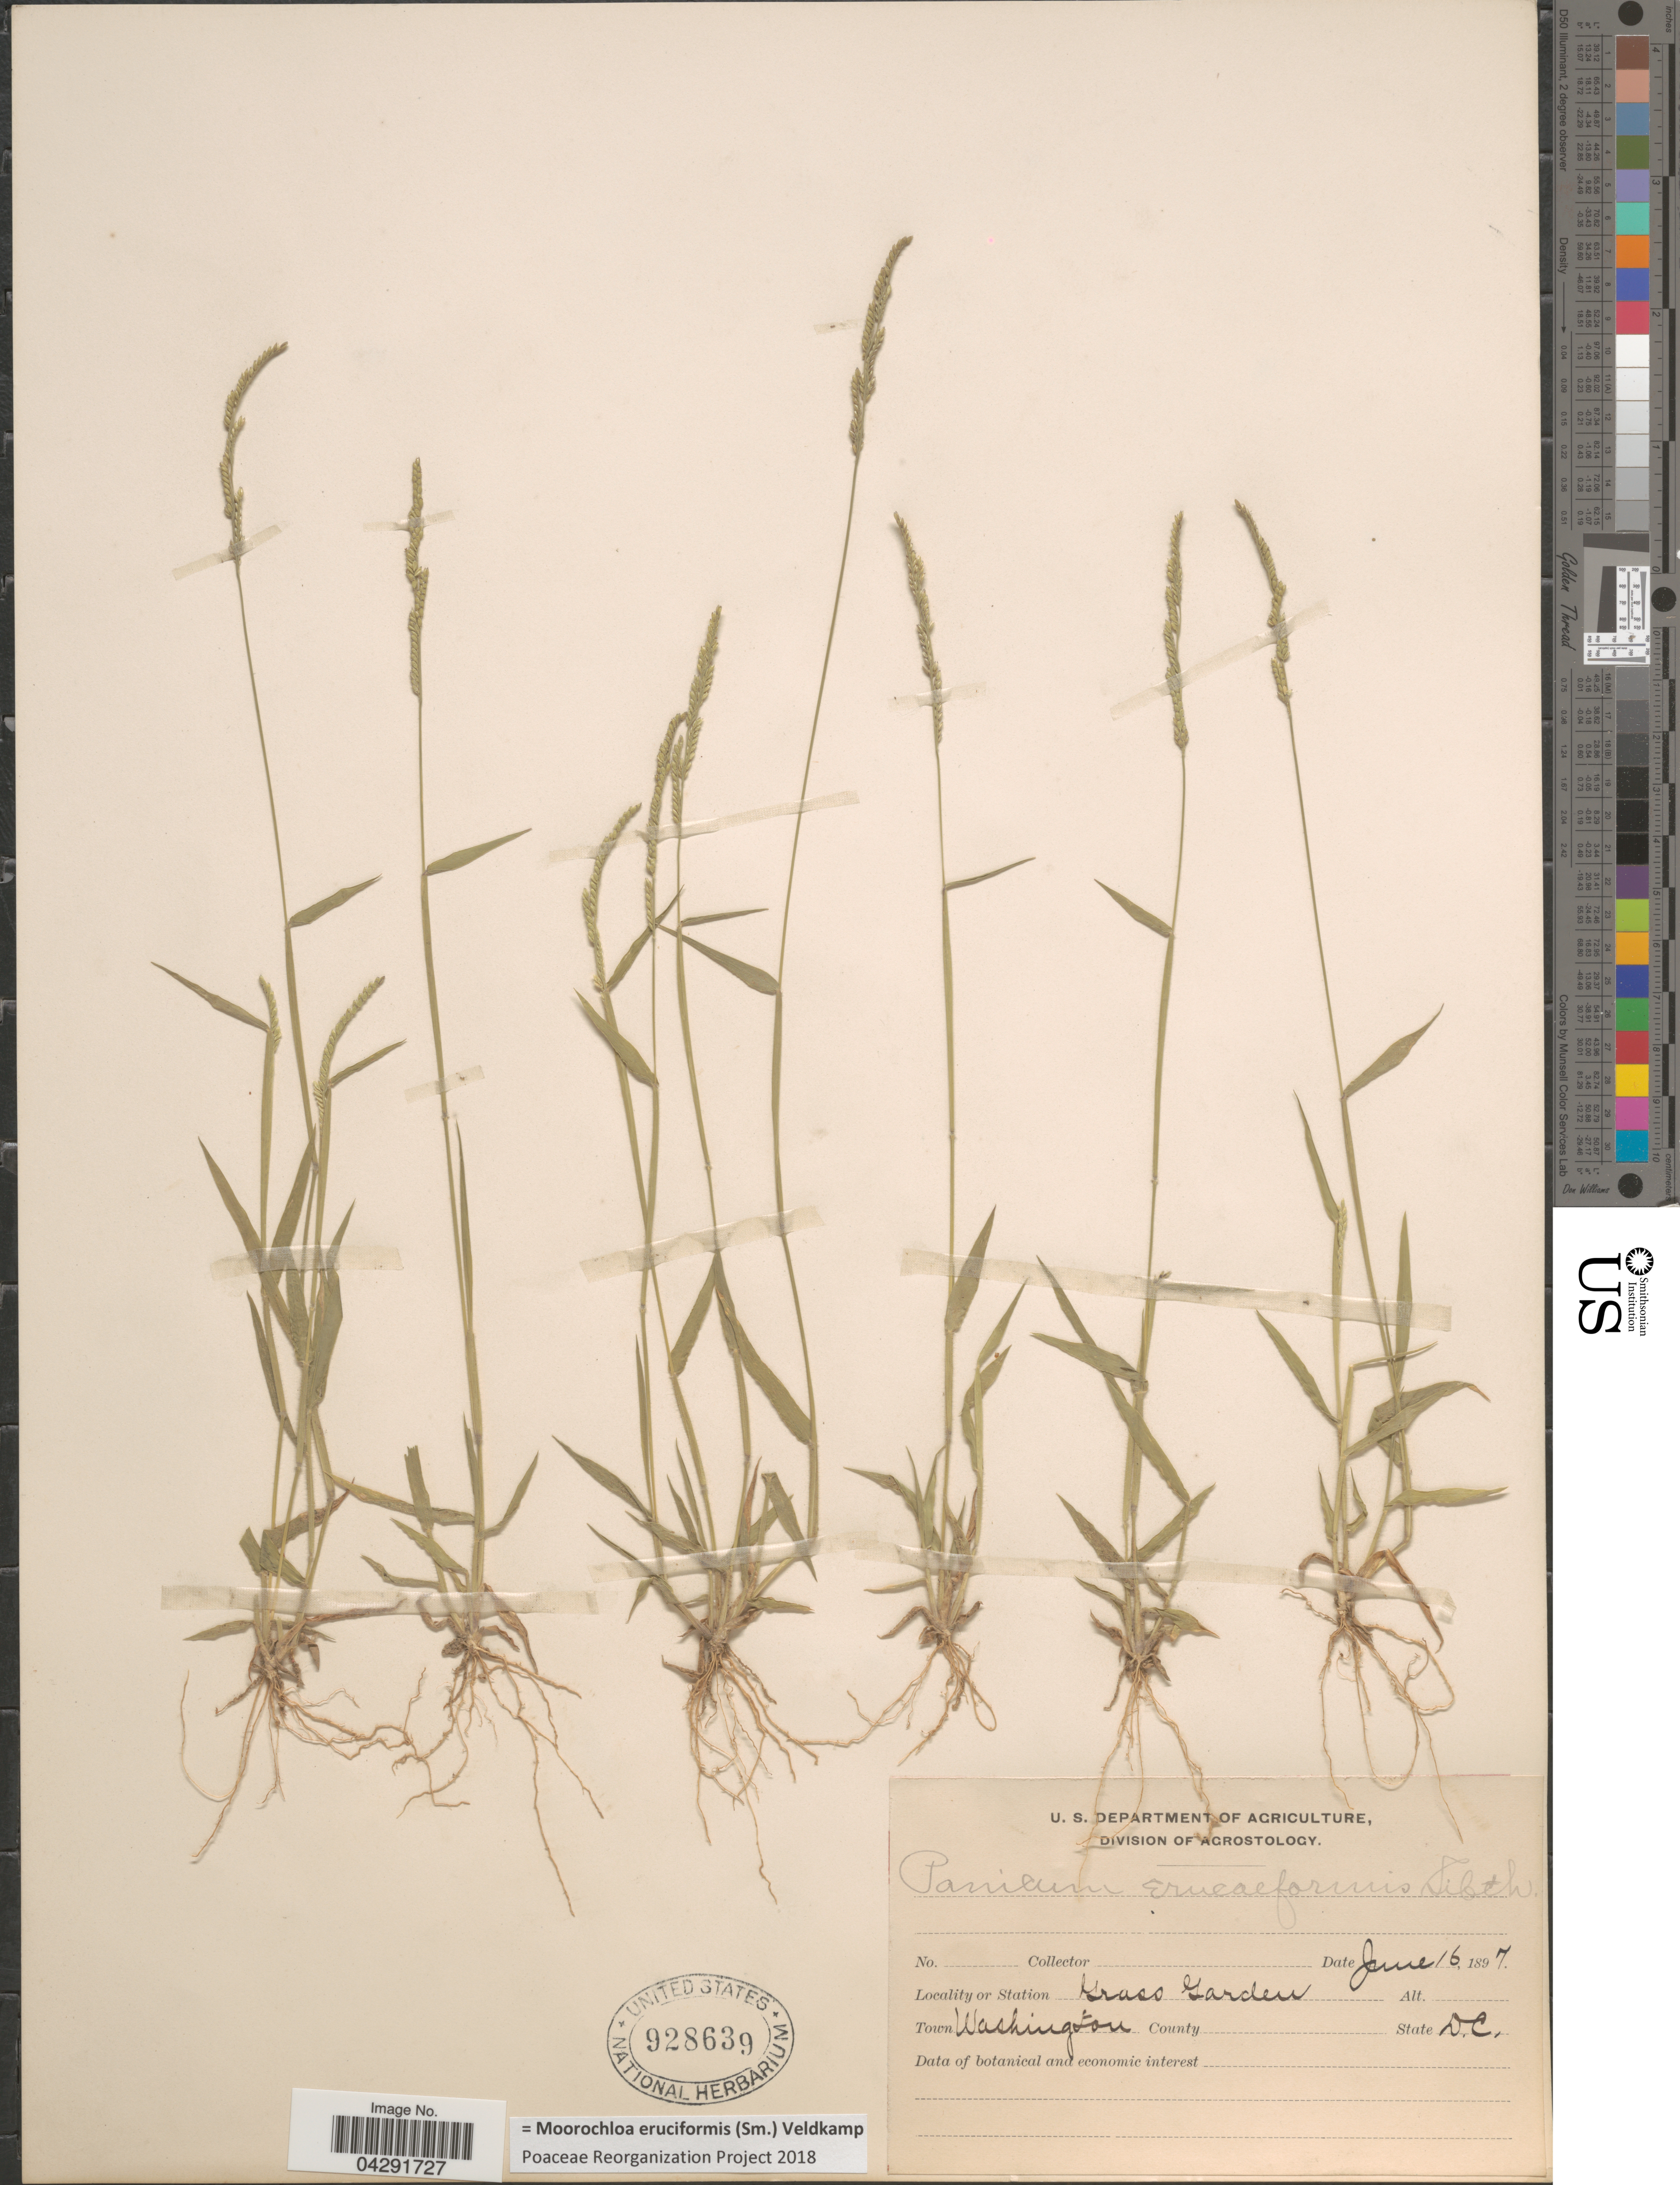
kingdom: Plantae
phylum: Tracheophyta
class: Liliopsida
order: Poales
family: Poaceae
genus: Moorochloa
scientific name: Moorochloa eruciformis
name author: (Sm.) Veldkamp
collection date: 1897-06-16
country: United States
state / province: District of Columbia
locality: Grass Garden. Town Washington.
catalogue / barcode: US 928639